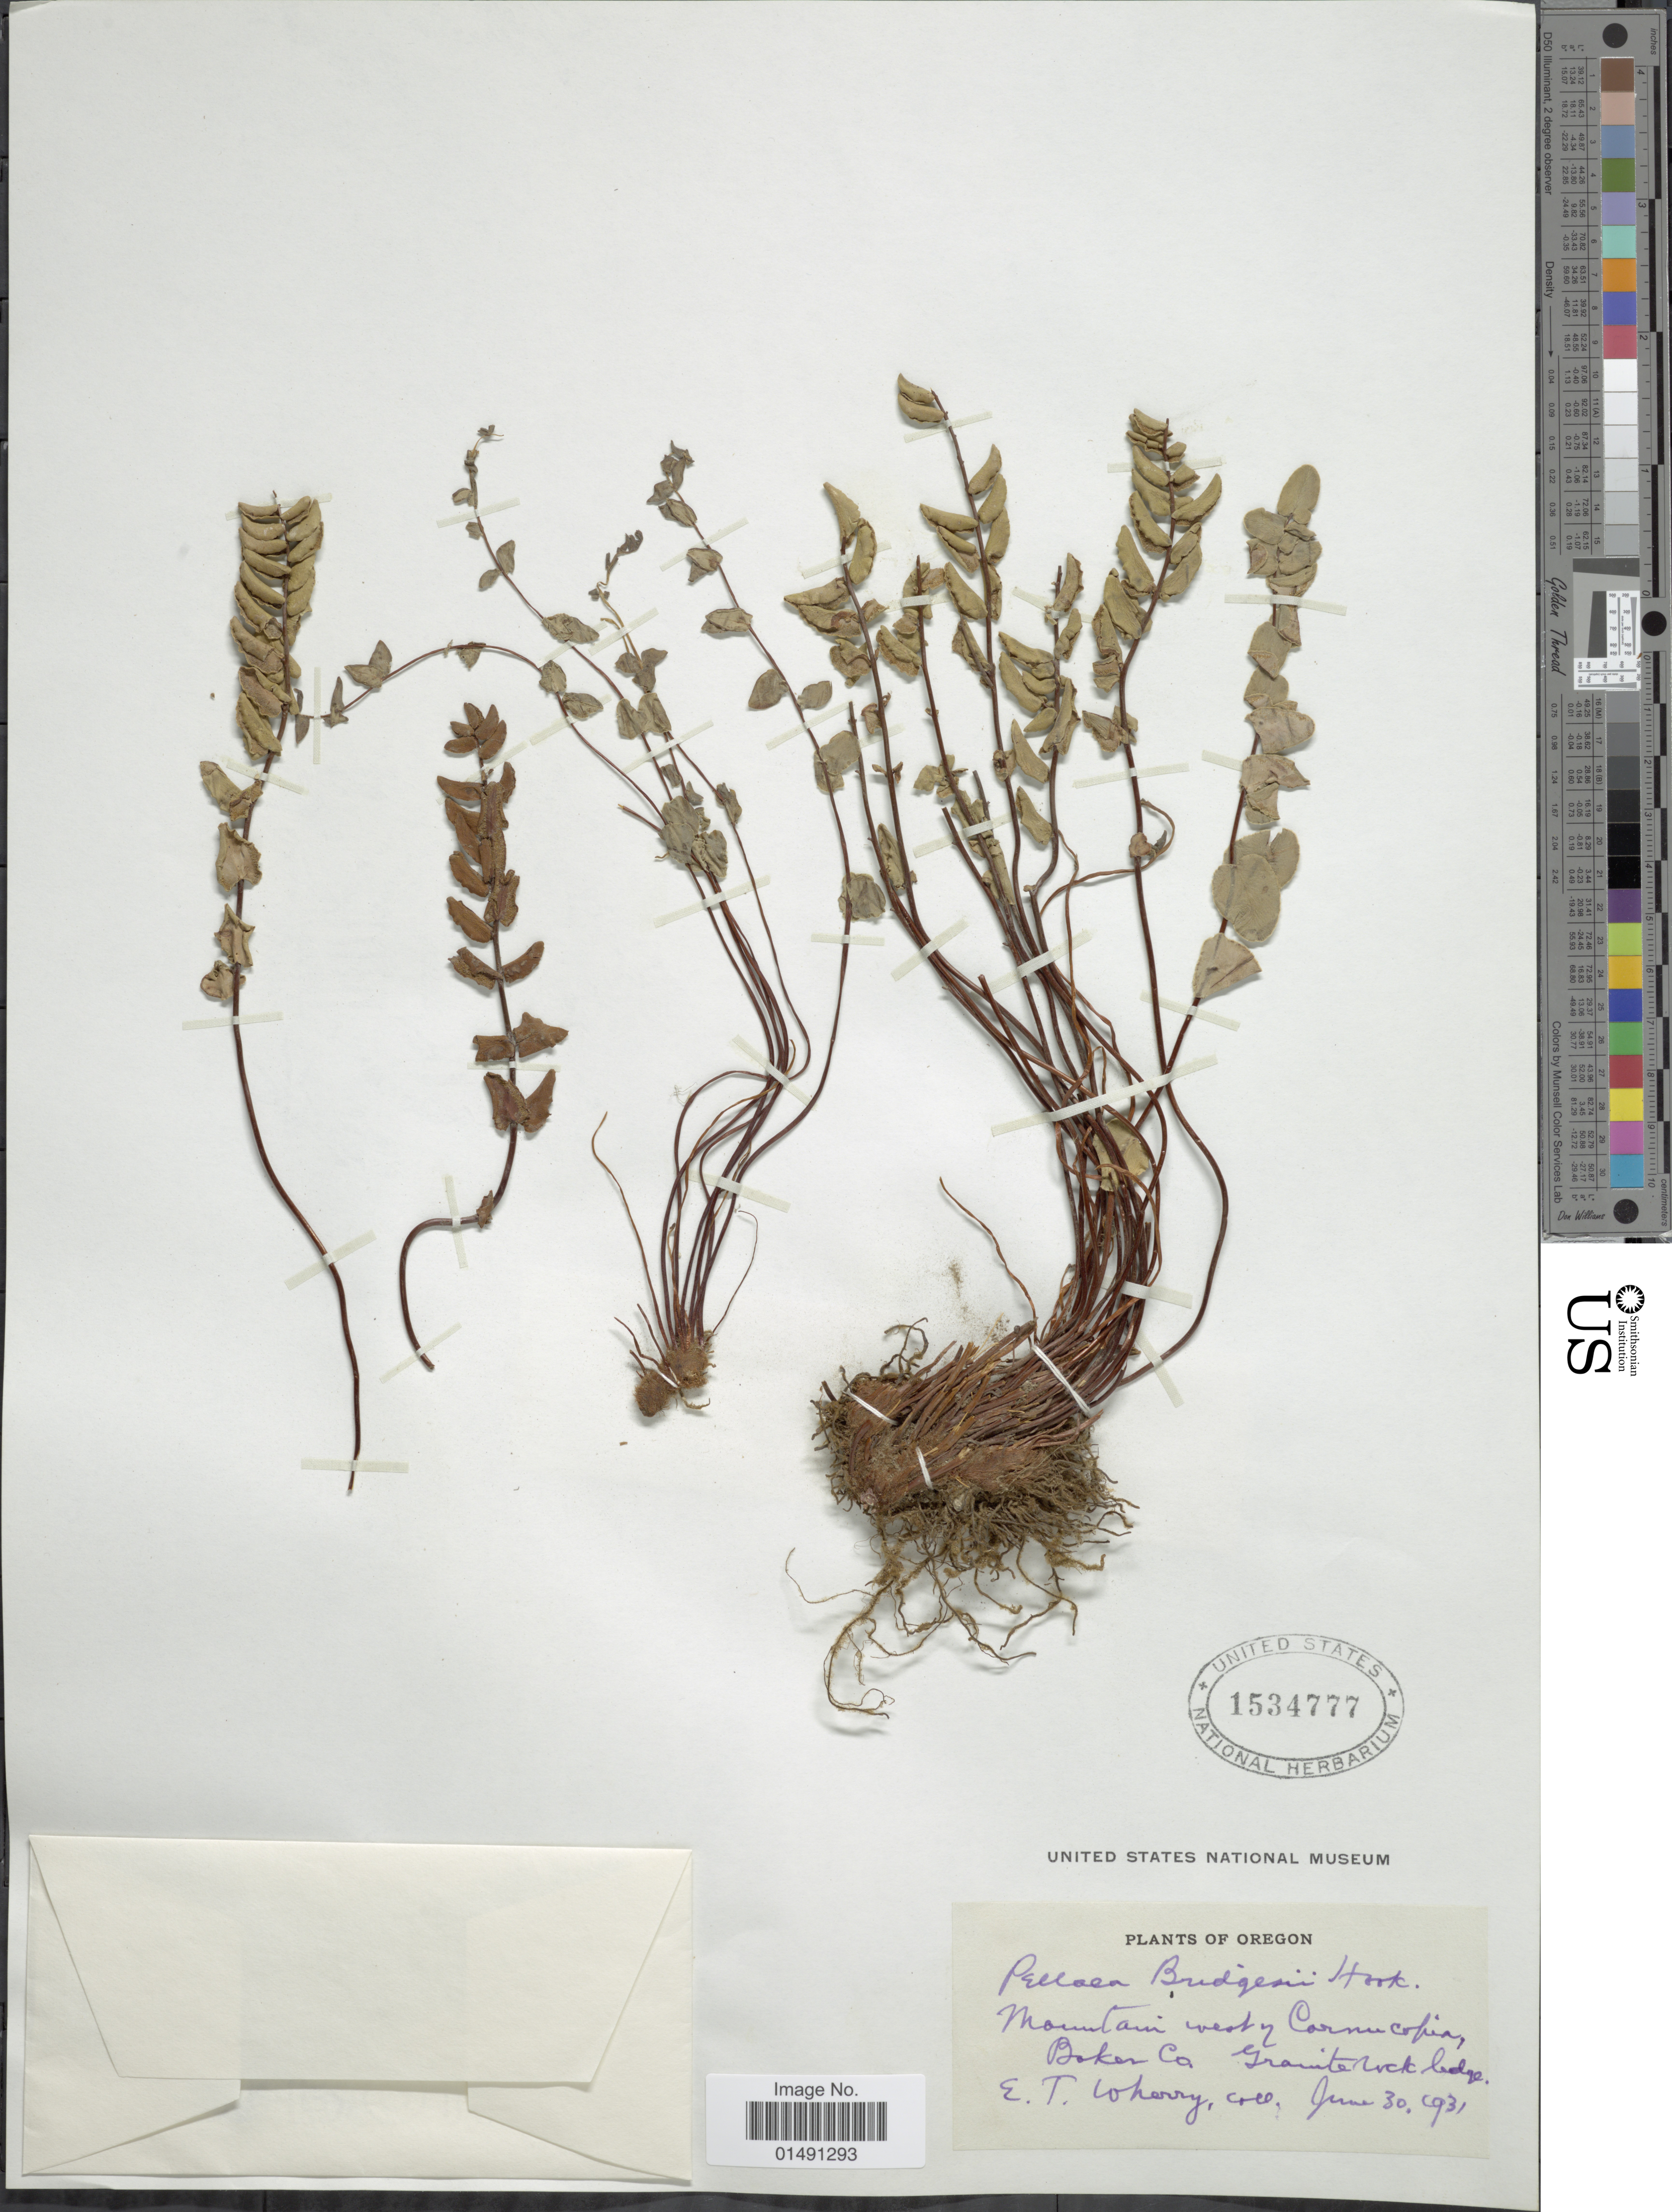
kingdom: Plantae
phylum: Tracheophyta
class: Polypodiopsida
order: Polypodiales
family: Pteridaceae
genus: Pellaea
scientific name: Pellaea bridgesii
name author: Hook.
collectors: E. T. Wherry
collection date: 1931-06-30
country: United States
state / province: Oregon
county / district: Baker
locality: Mountain west of Cornucopia, Baker Co.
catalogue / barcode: US 1534777